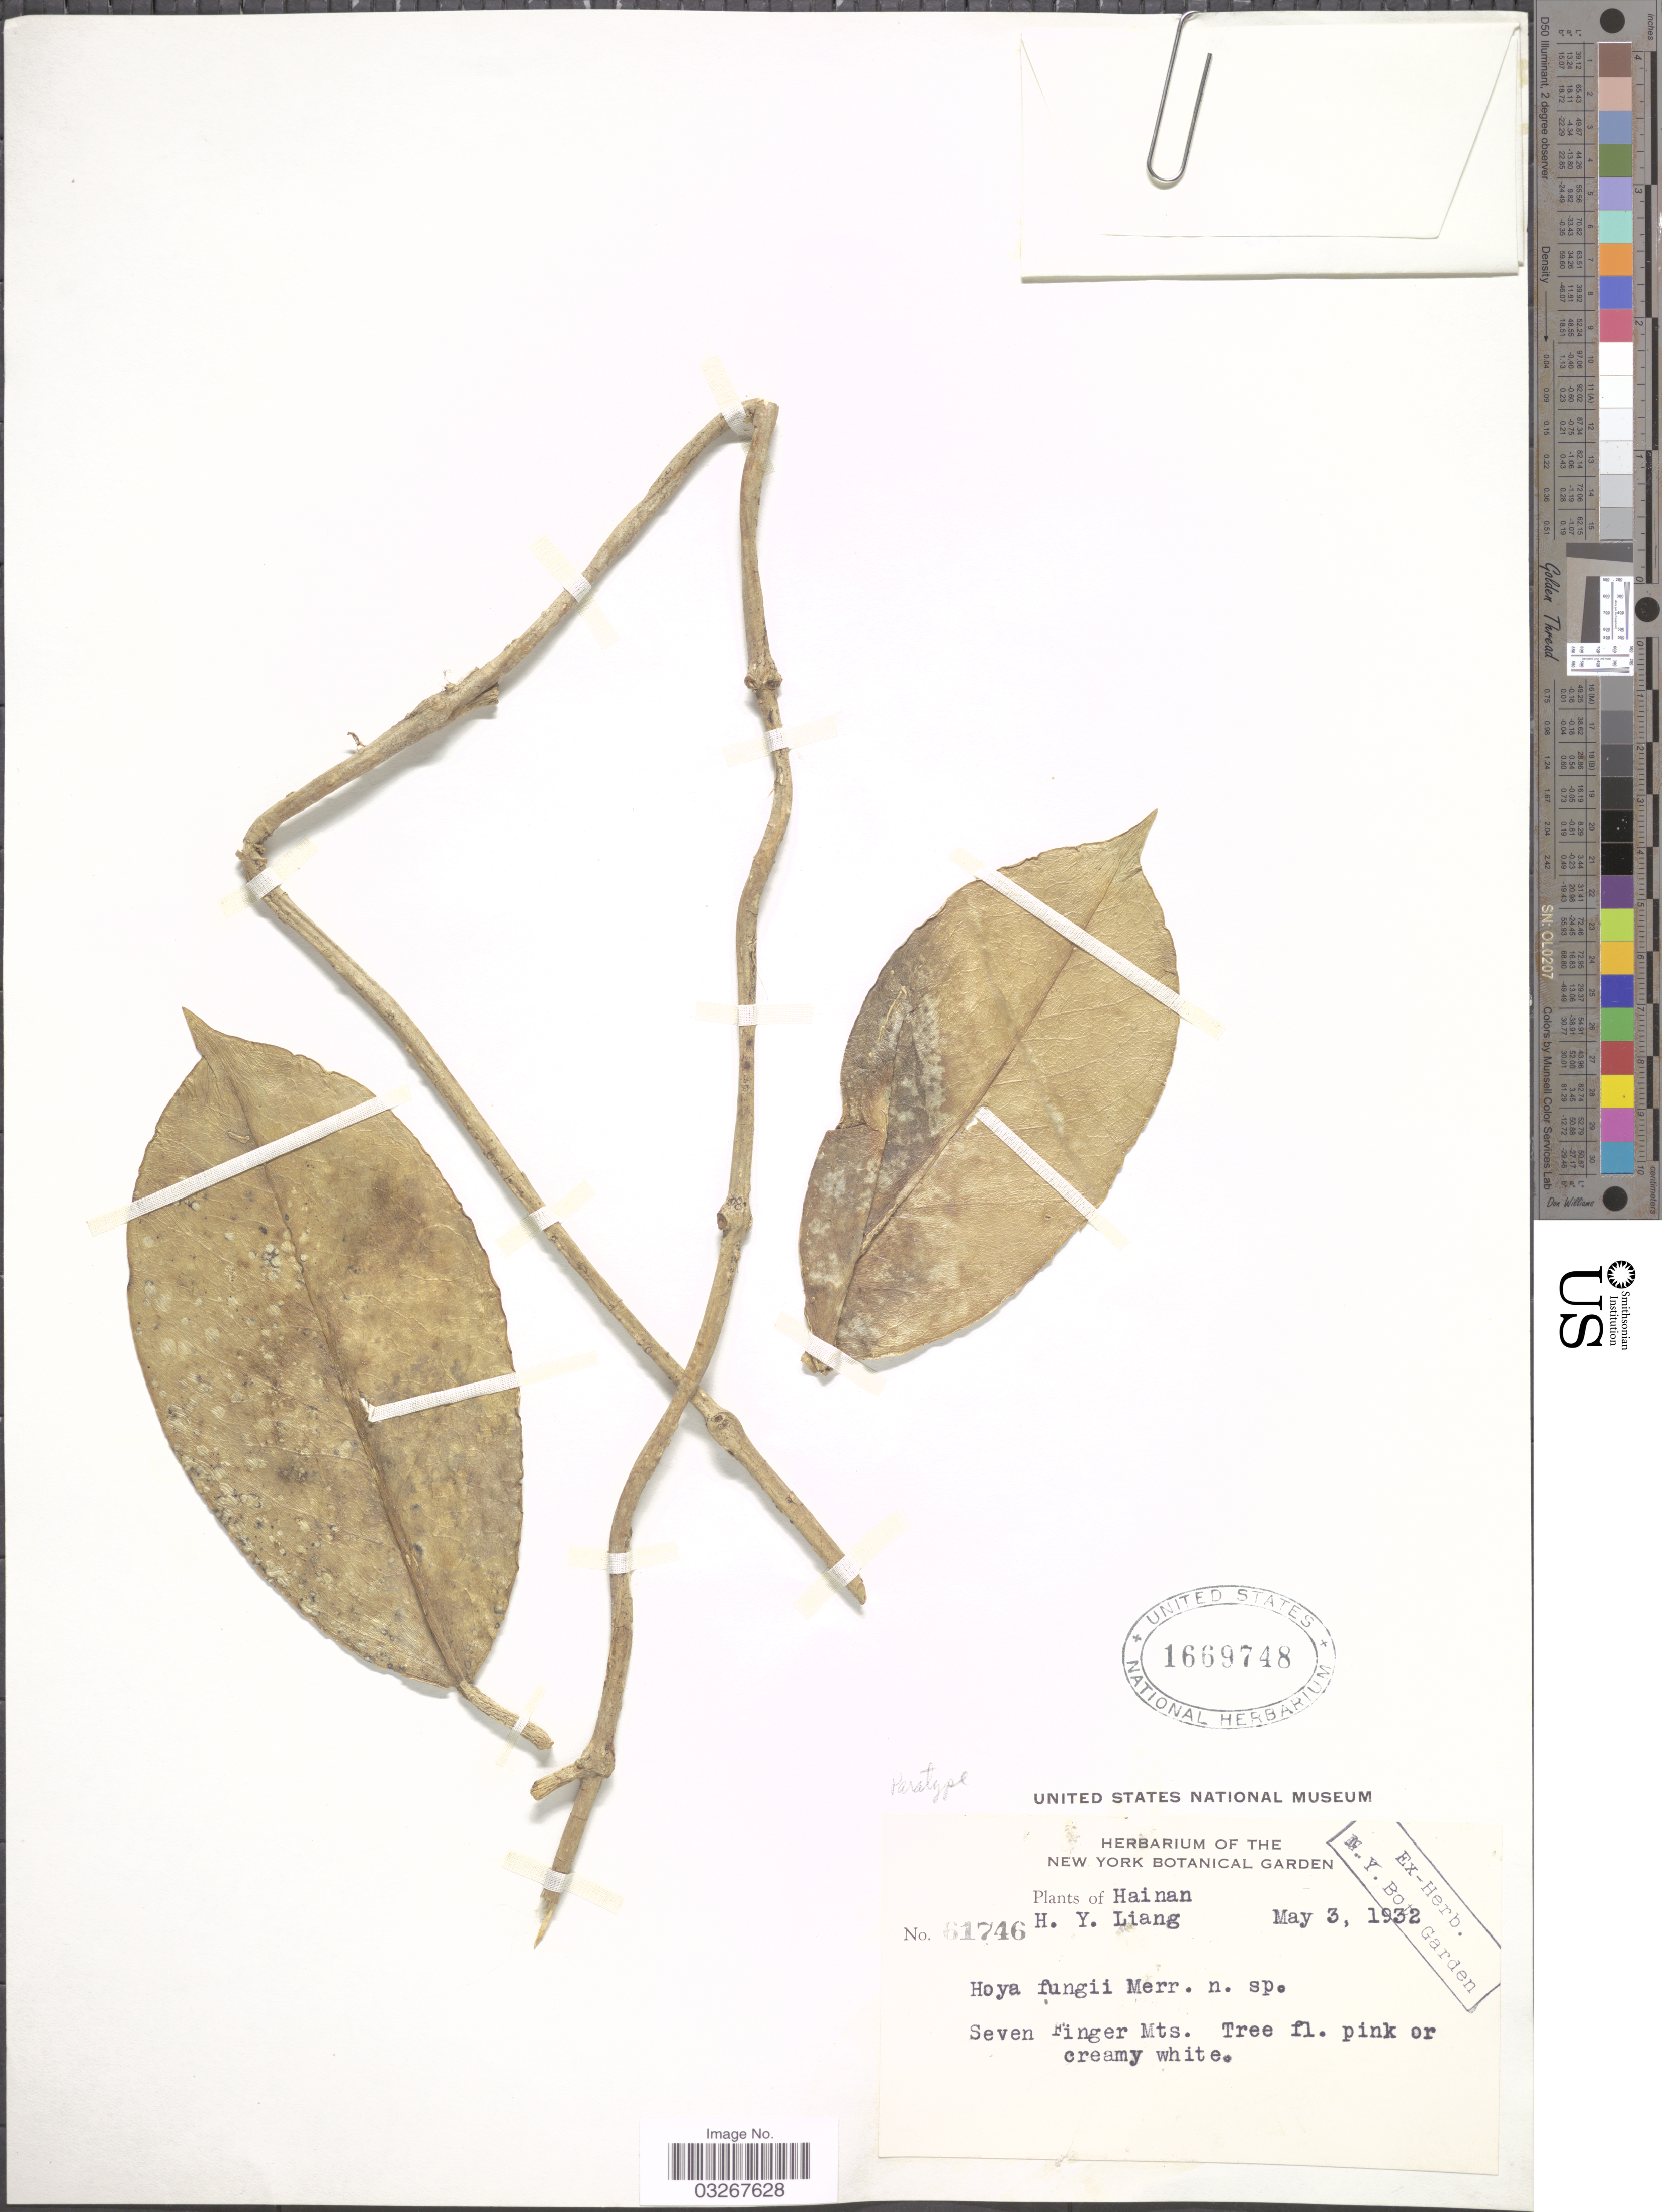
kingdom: Plantae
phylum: Tracheophyta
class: Magnoliopsida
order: Gentianales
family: Apocynaceae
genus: Hoya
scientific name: Hoya fungii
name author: Merr.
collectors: H. Y. Liang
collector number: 61746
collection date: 1932-05-03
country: China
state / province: Hainan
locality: Seven Finger Mts.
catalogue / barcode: US 1669748